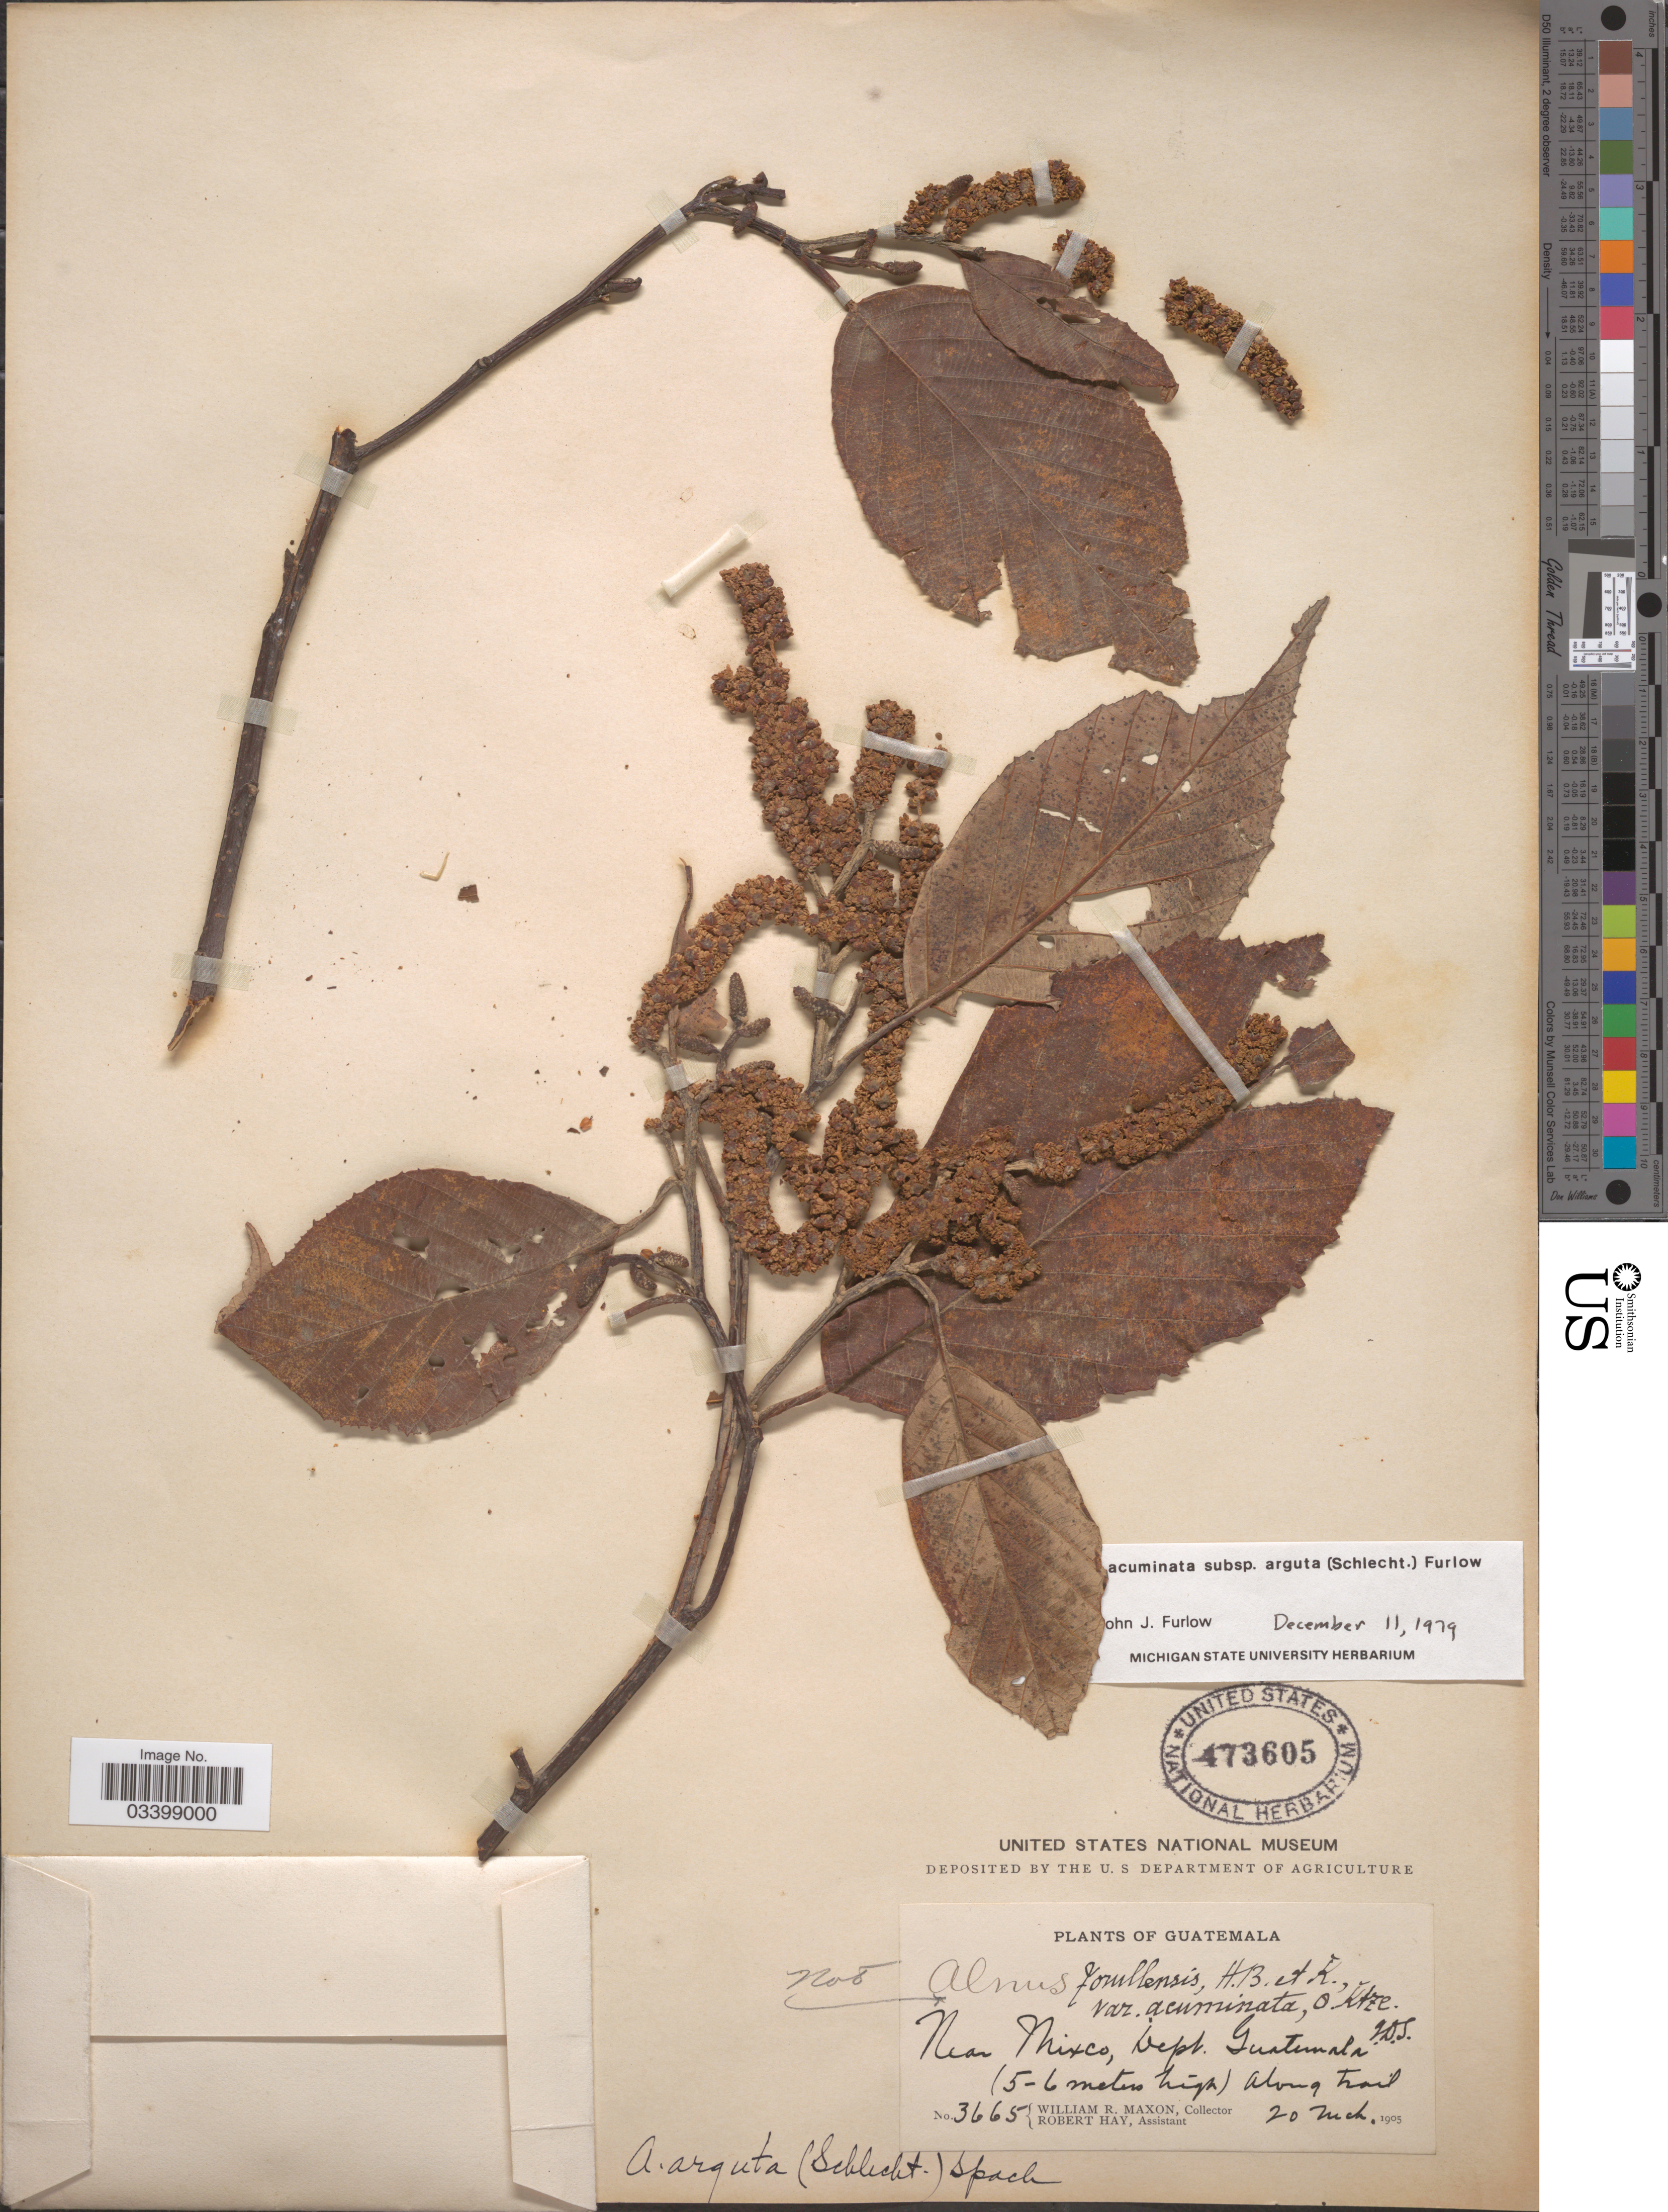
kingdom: Plantae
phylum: Tracheophyta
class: Magnoliopsida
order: Fagales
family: Betulaceae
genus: Alnus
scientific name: Alnus acuminata subsp. arguta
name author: (Schltdl.) Furlow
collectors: W. R. Maxon & R. H. Hay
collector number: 3665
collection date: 1905-03-20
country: Guatemala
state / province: Guatemala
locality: Near Mixco, Dept. Guatemala. Along Trail.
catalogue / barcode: US 473605